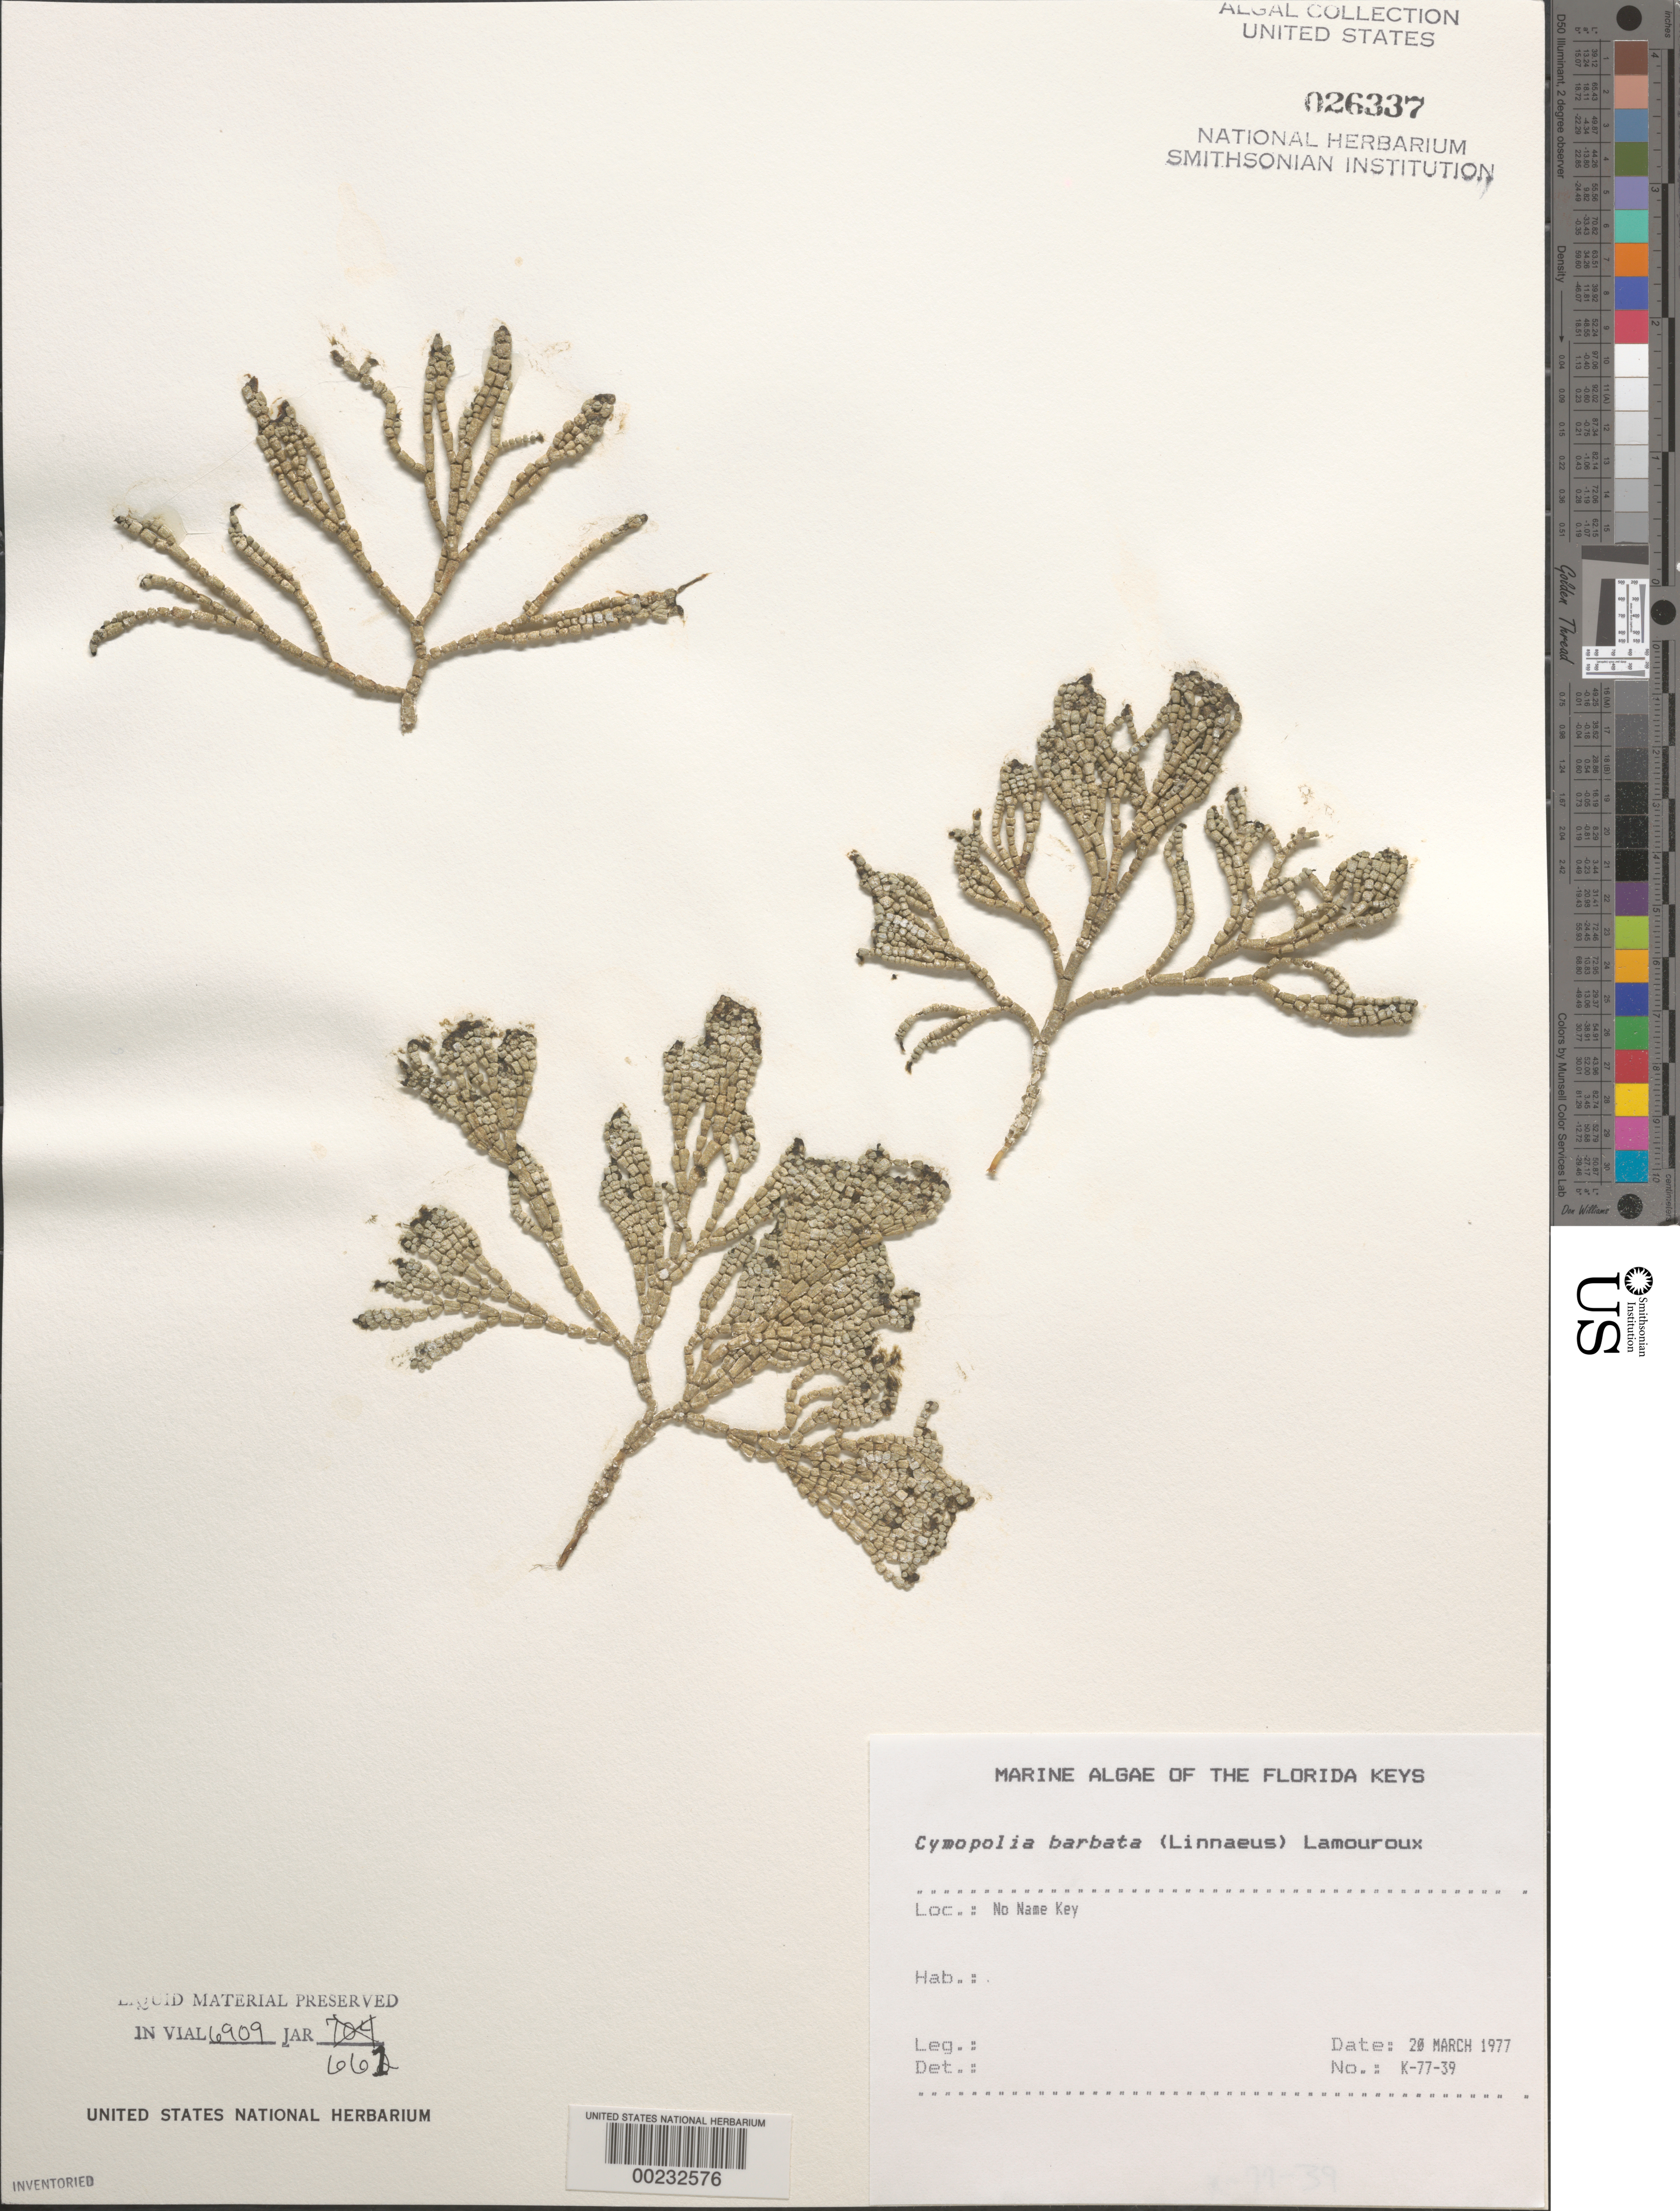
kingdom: Plantae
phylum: Chlorophyta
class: Ulvophyceae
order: Dasycladales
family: Dasycladaceae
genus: Cymopolia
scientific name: Cymopolia barbata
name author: (L.) J.V.Lamouroux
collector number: K-77-39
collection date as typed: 20 Mar 1977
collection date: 1977-03-20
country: United States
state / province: Florida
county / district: Monroe County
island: No Name Key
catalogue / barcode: US 26337